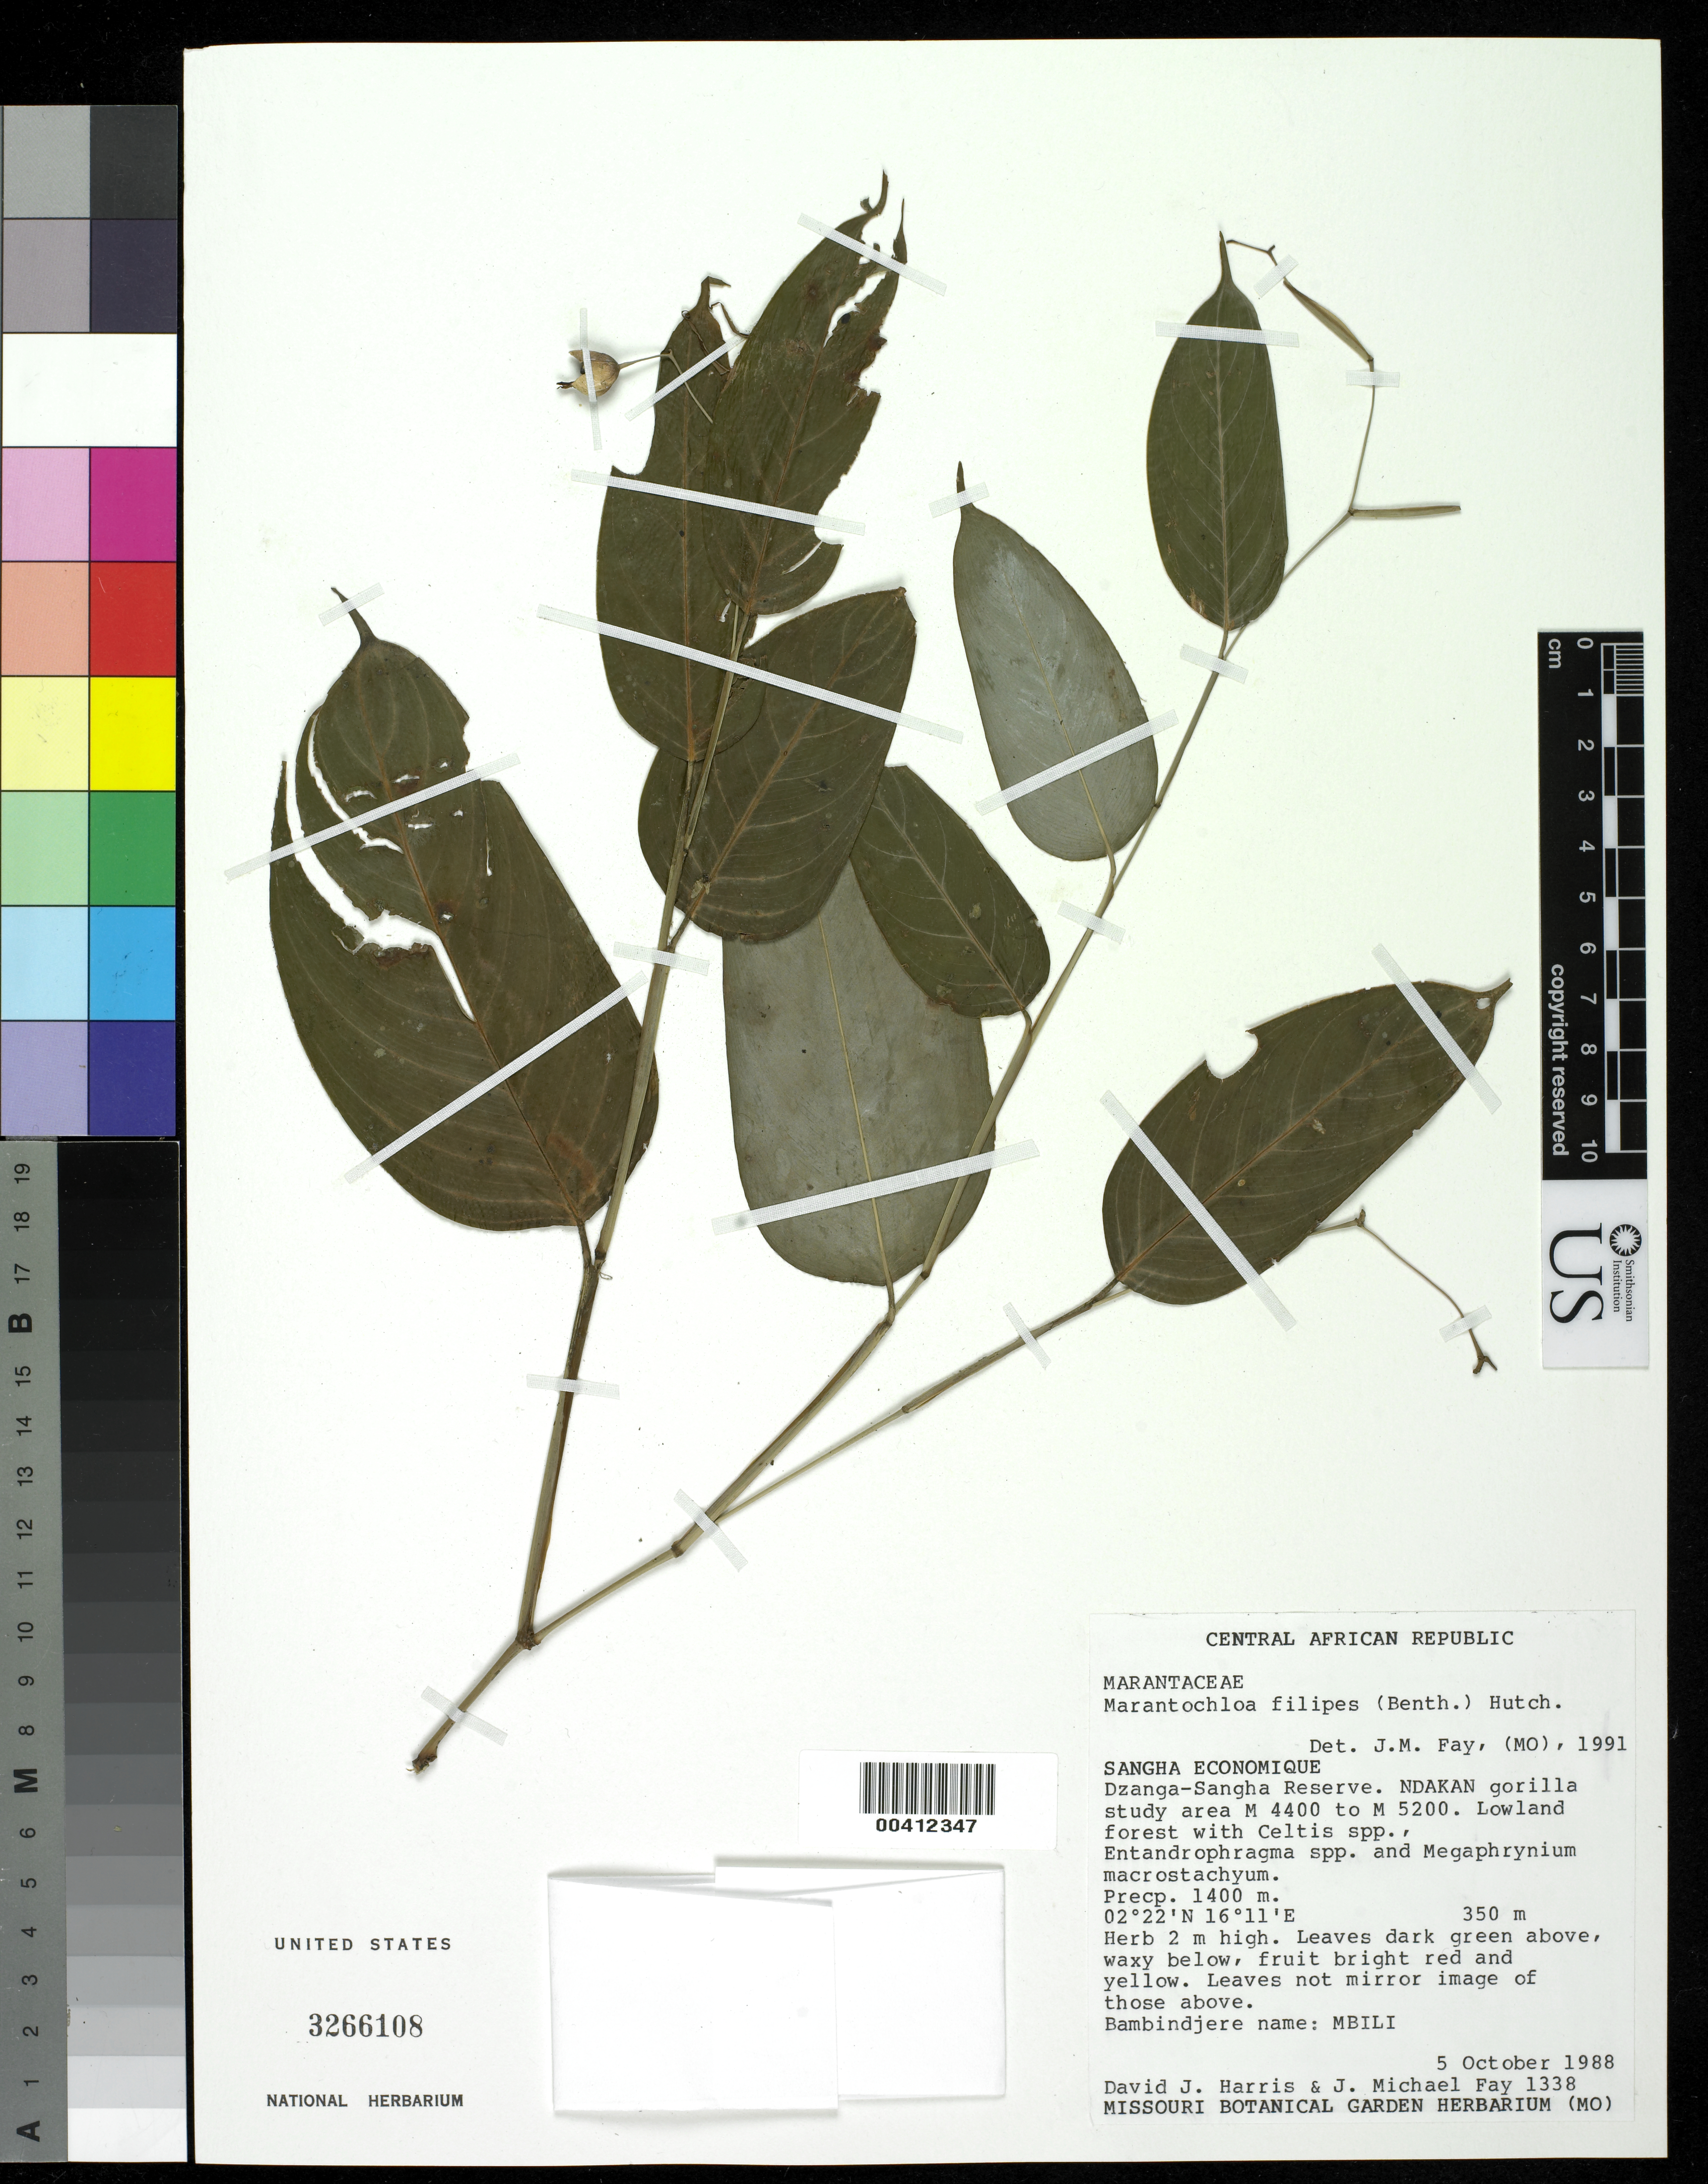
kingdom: Plantae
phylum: Tracheophyta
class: Liliopsida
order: Zingiberales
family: Marantaceae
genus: Marantochloa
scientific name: Marantochloa filipes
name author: (Benth.) Hutch.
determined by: Fay, J. M.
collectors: D. J. Harris & J. M. Fay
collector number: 1338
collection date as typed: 05 Oct 1988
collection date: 1988-10-05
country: Central African Republic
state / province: Mambéré-Kadéï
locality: Ndakan, Gorilla Study area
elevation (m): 4400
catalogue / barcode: US 3266108